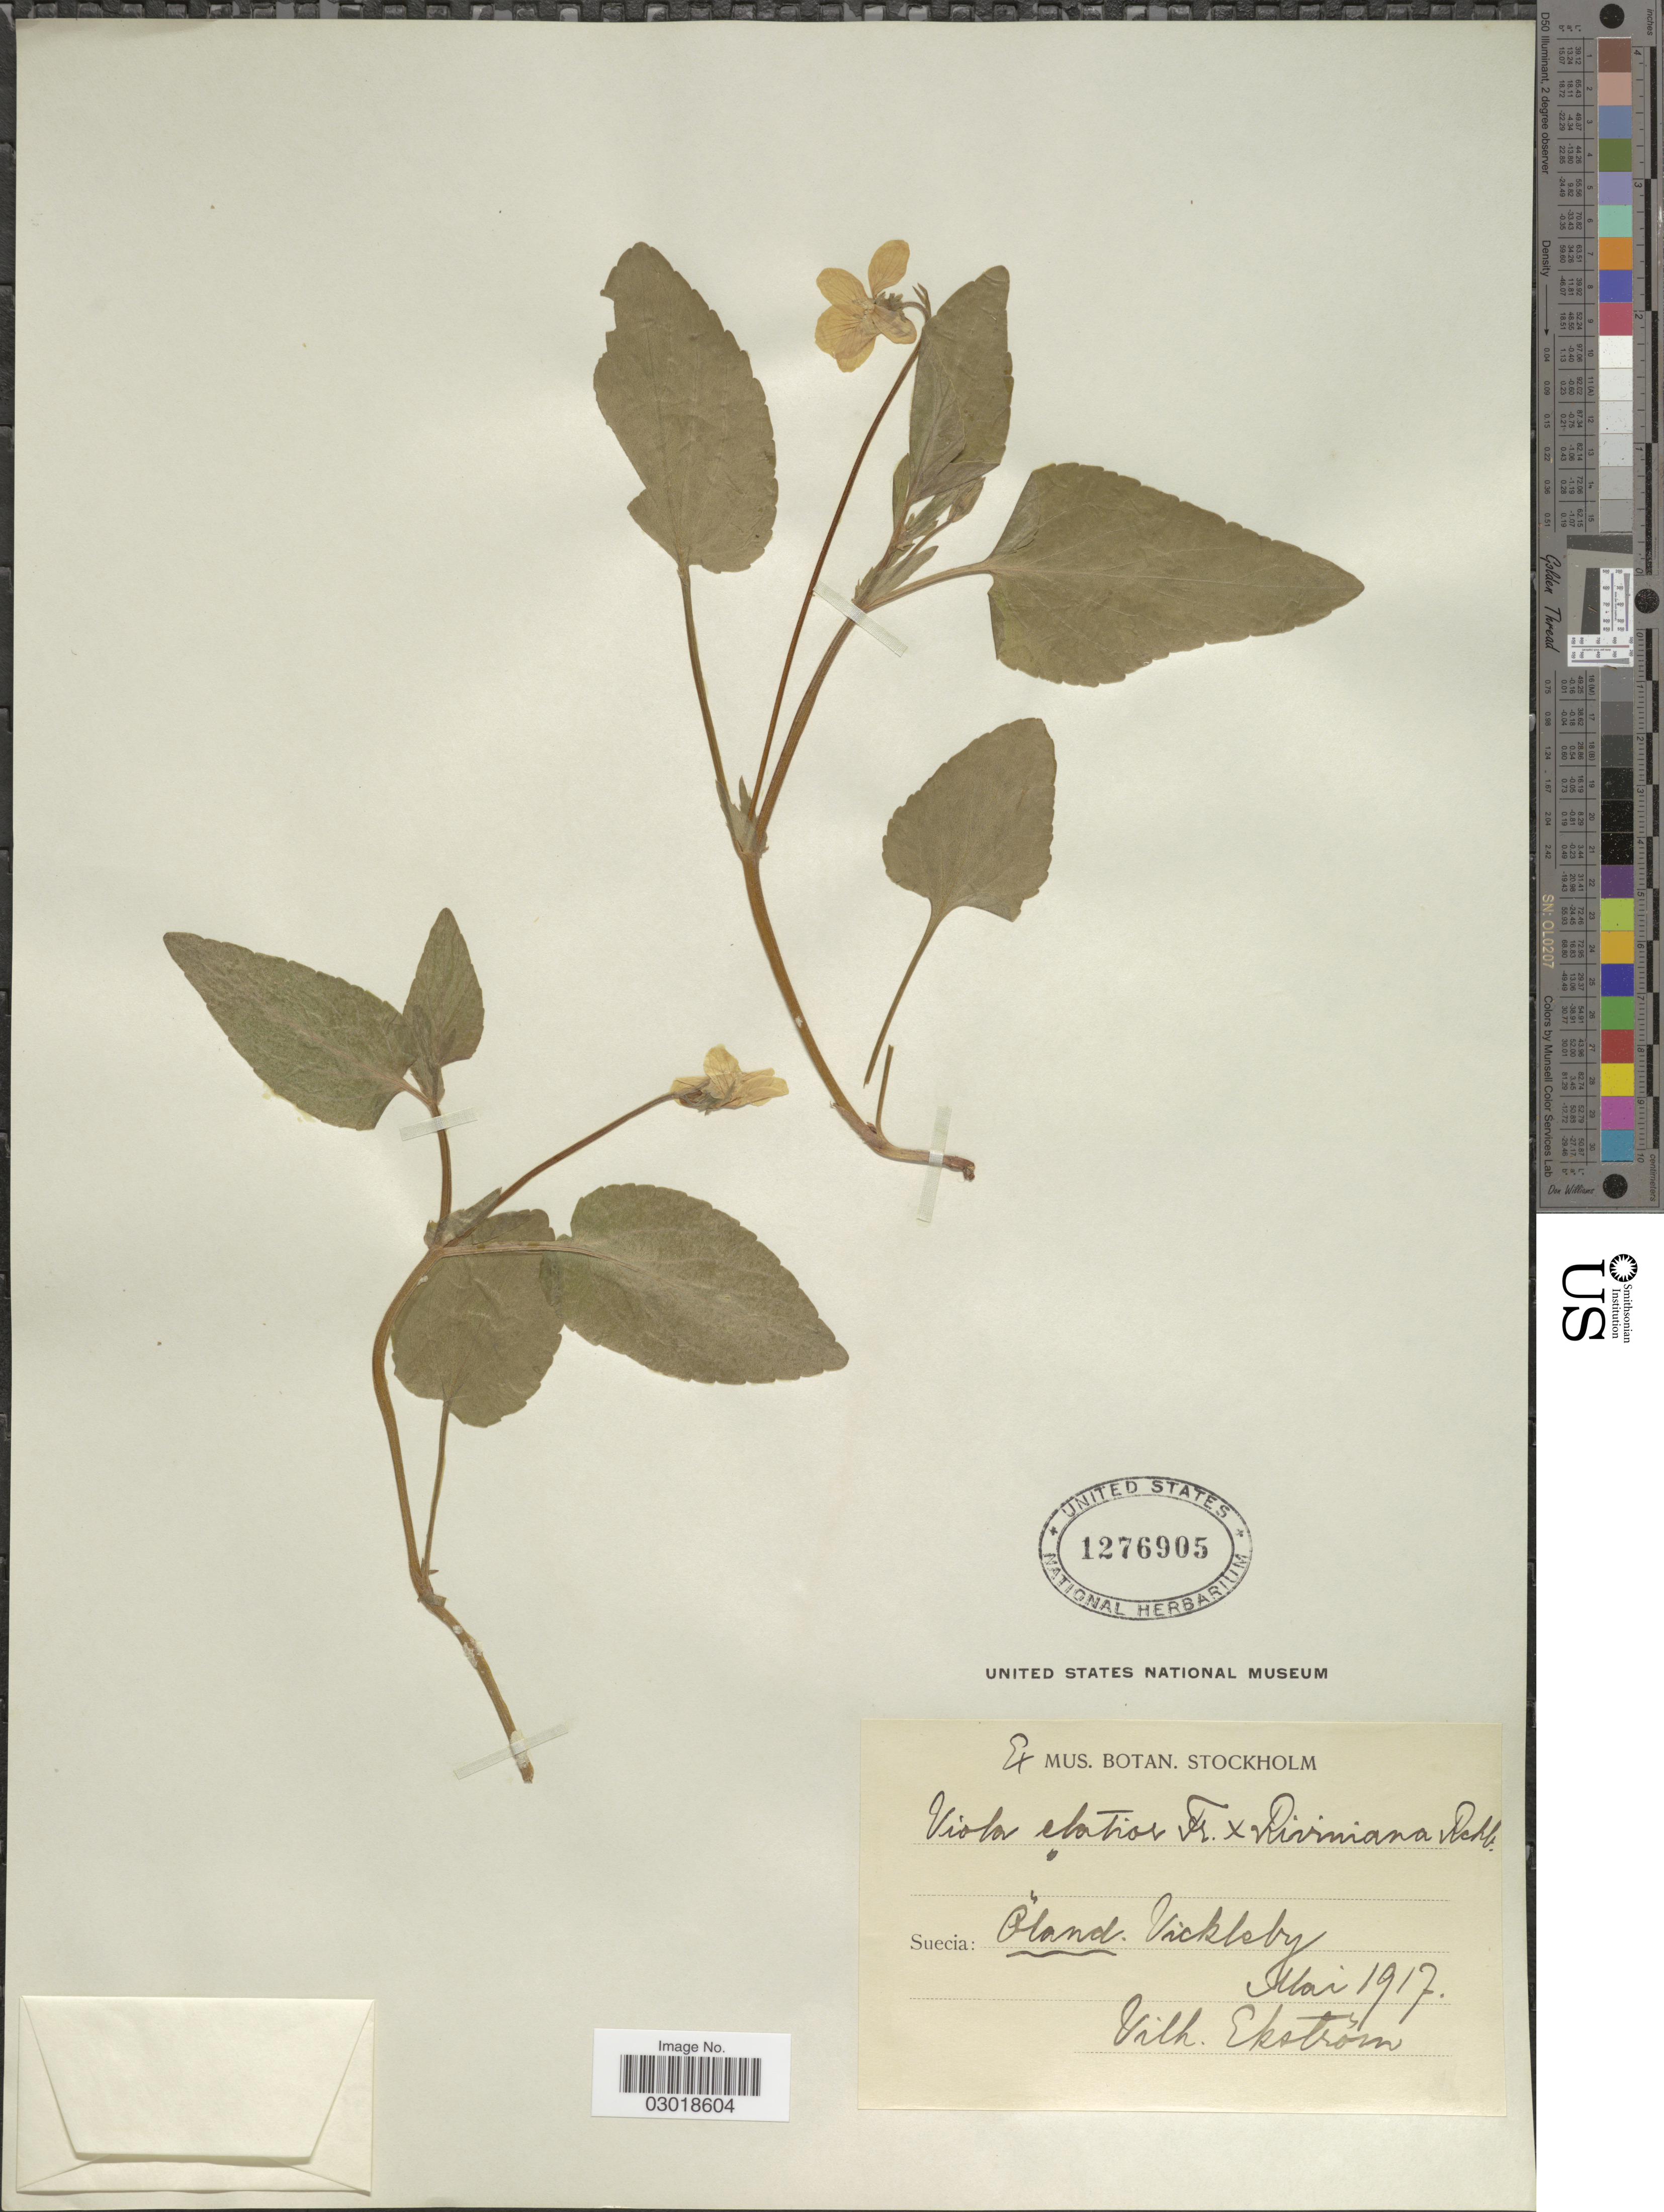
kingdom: Plantae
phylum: Tracheophyta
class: Magnoliopsida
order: Malpighiales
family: Violaceae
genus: Viola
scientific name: Viola elatior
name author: Fr.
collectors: V. Ekstrom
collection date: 1917-05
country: Sweden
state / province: Kalmar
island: Oland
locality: Suecia: Öland: Vickleby.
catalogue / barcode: US 1276905